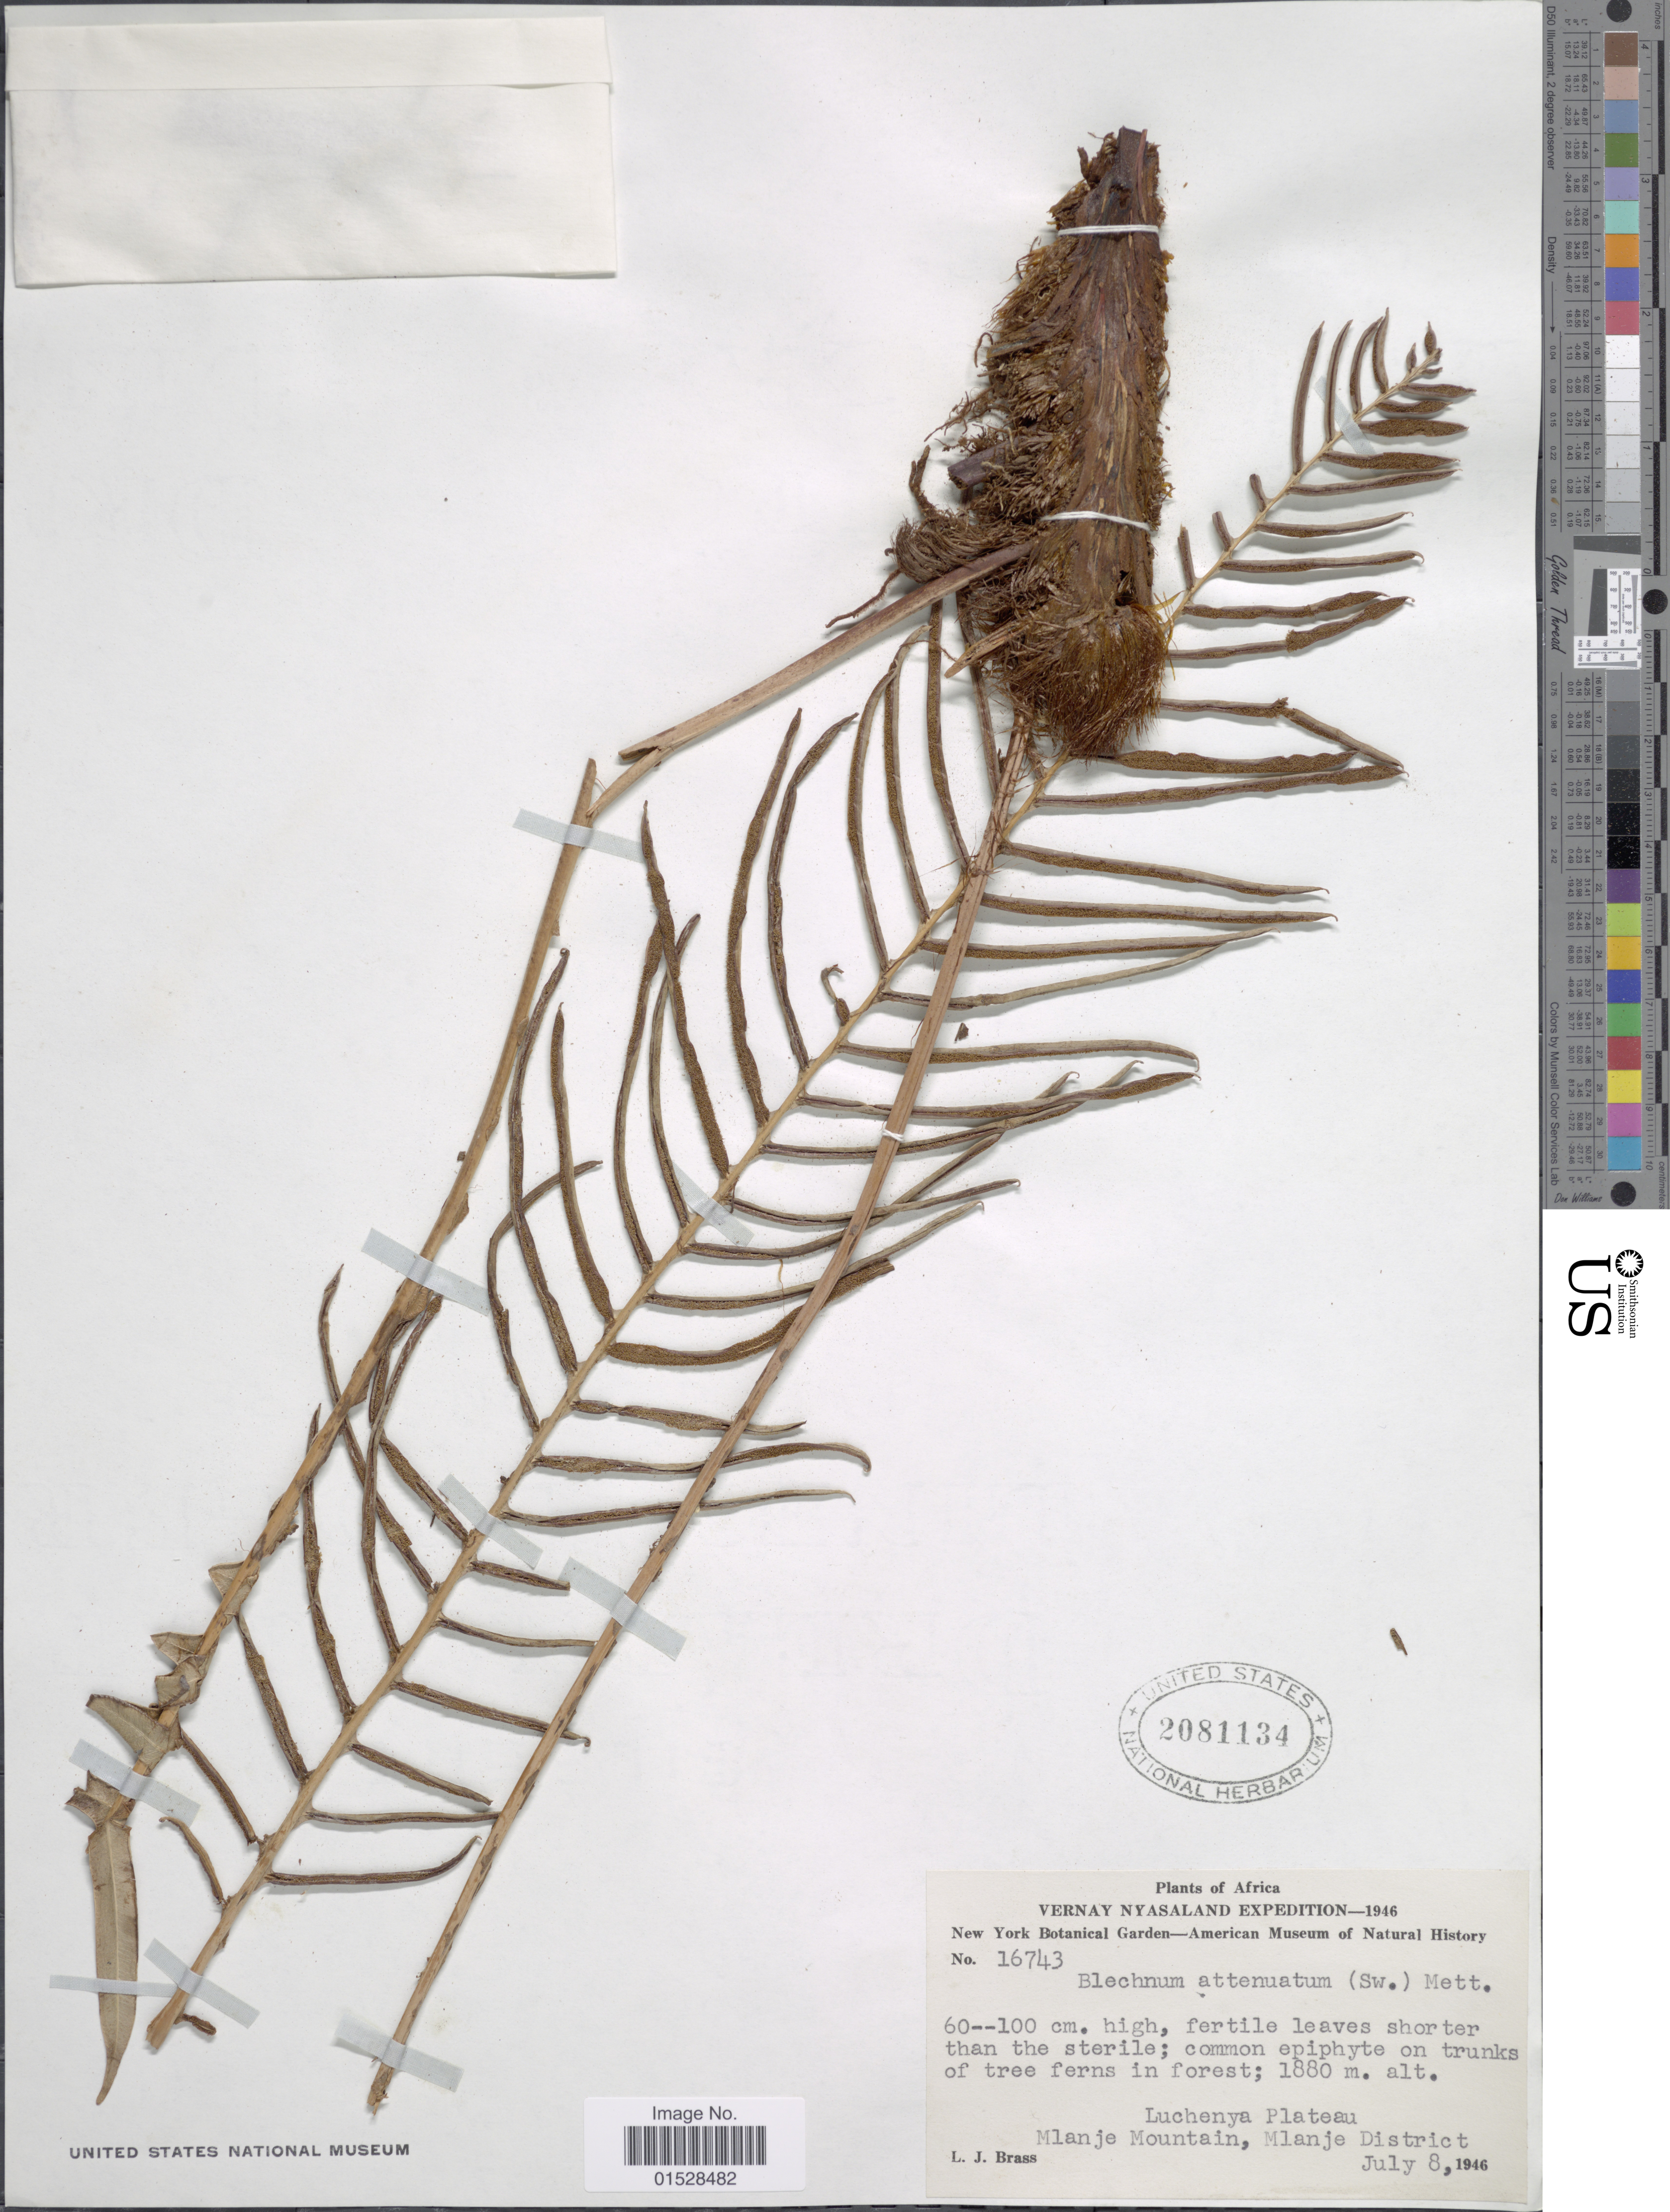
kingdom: Plantae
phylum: Tracheophyta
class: Polypodiopsida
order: Polypodiales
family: Blechnaceae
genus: Blechnum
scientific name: Blechnum attenuatum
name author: (Sw.) Mett.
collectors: L. J. Brass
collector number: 16743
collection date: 1946-07-08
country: Malawi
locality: Vernay Nyasaland, Luchenya Plateau, Mlanje Mountain, Mlanje District.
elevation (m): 1880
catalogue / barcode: US 2081134